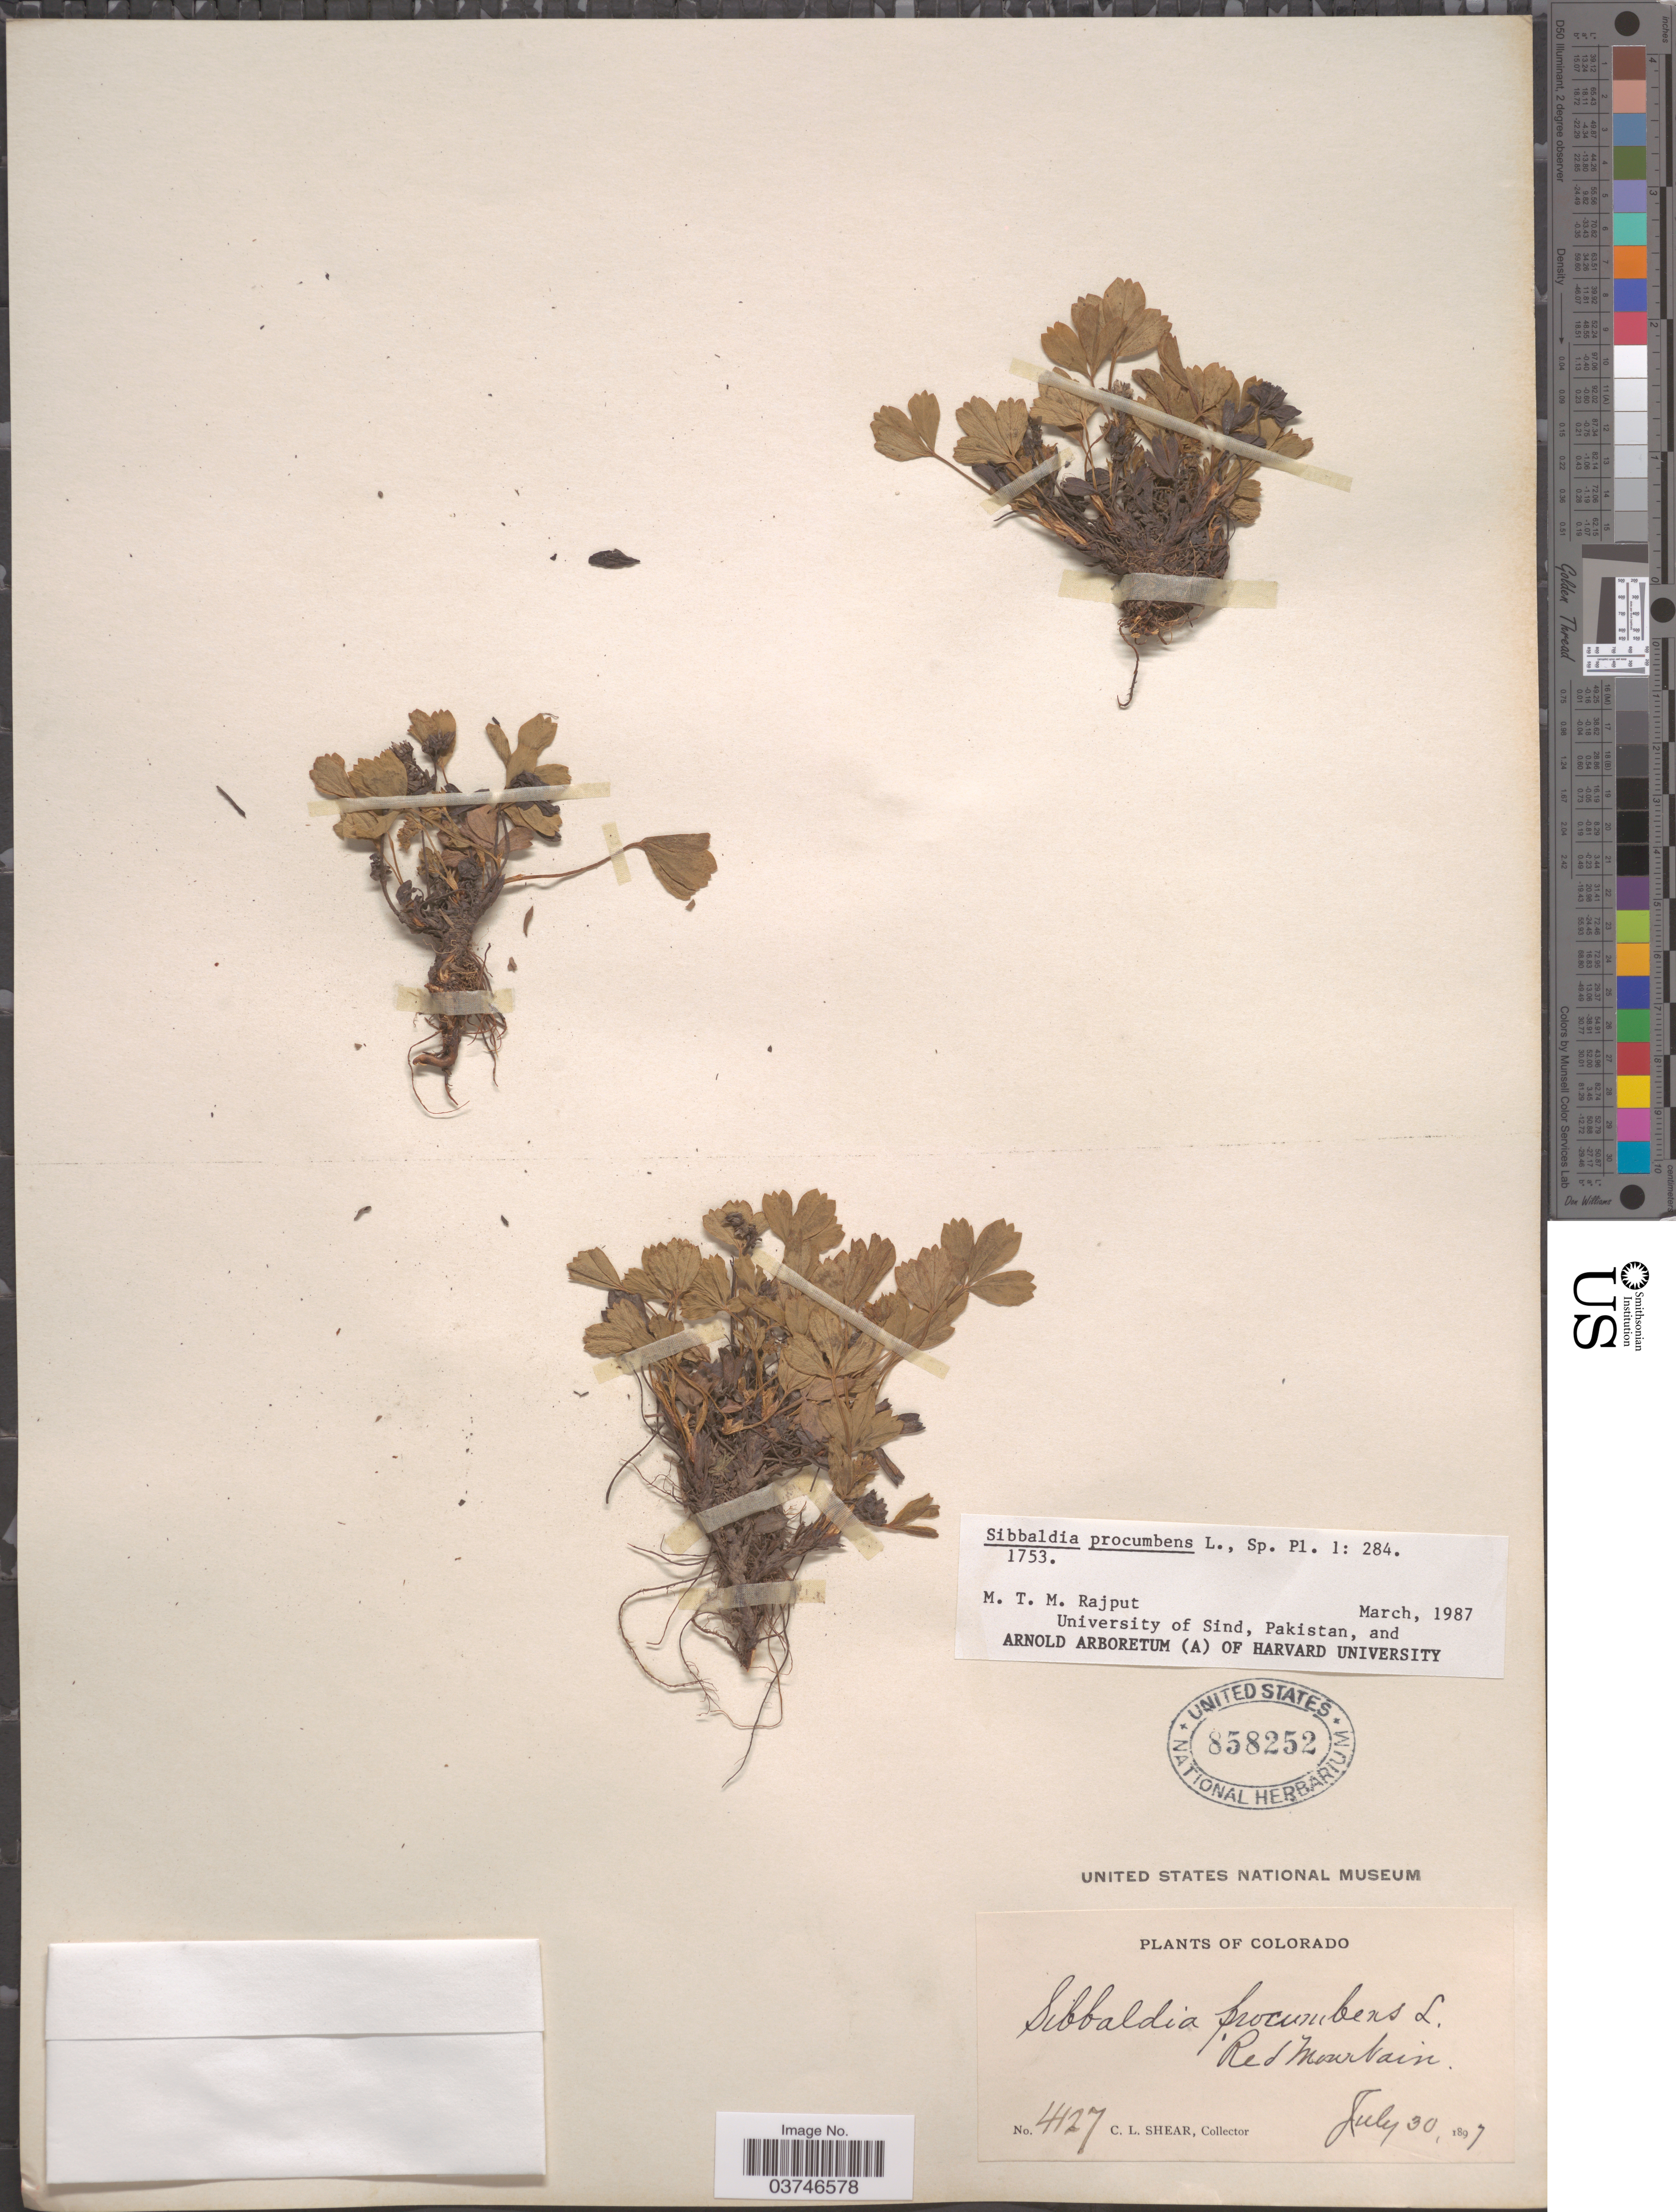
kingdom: Plantae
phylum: Tracheophyta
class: Magnoliopsida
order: Rosales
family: Rosaceae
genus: Sibbaldia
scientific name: Sibbaldia procumbens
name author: L.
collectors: C. L. Shear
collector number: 4127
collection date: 1897-07-30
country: United States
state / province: Colorado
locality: Red Mountain.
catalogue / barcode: US 858252